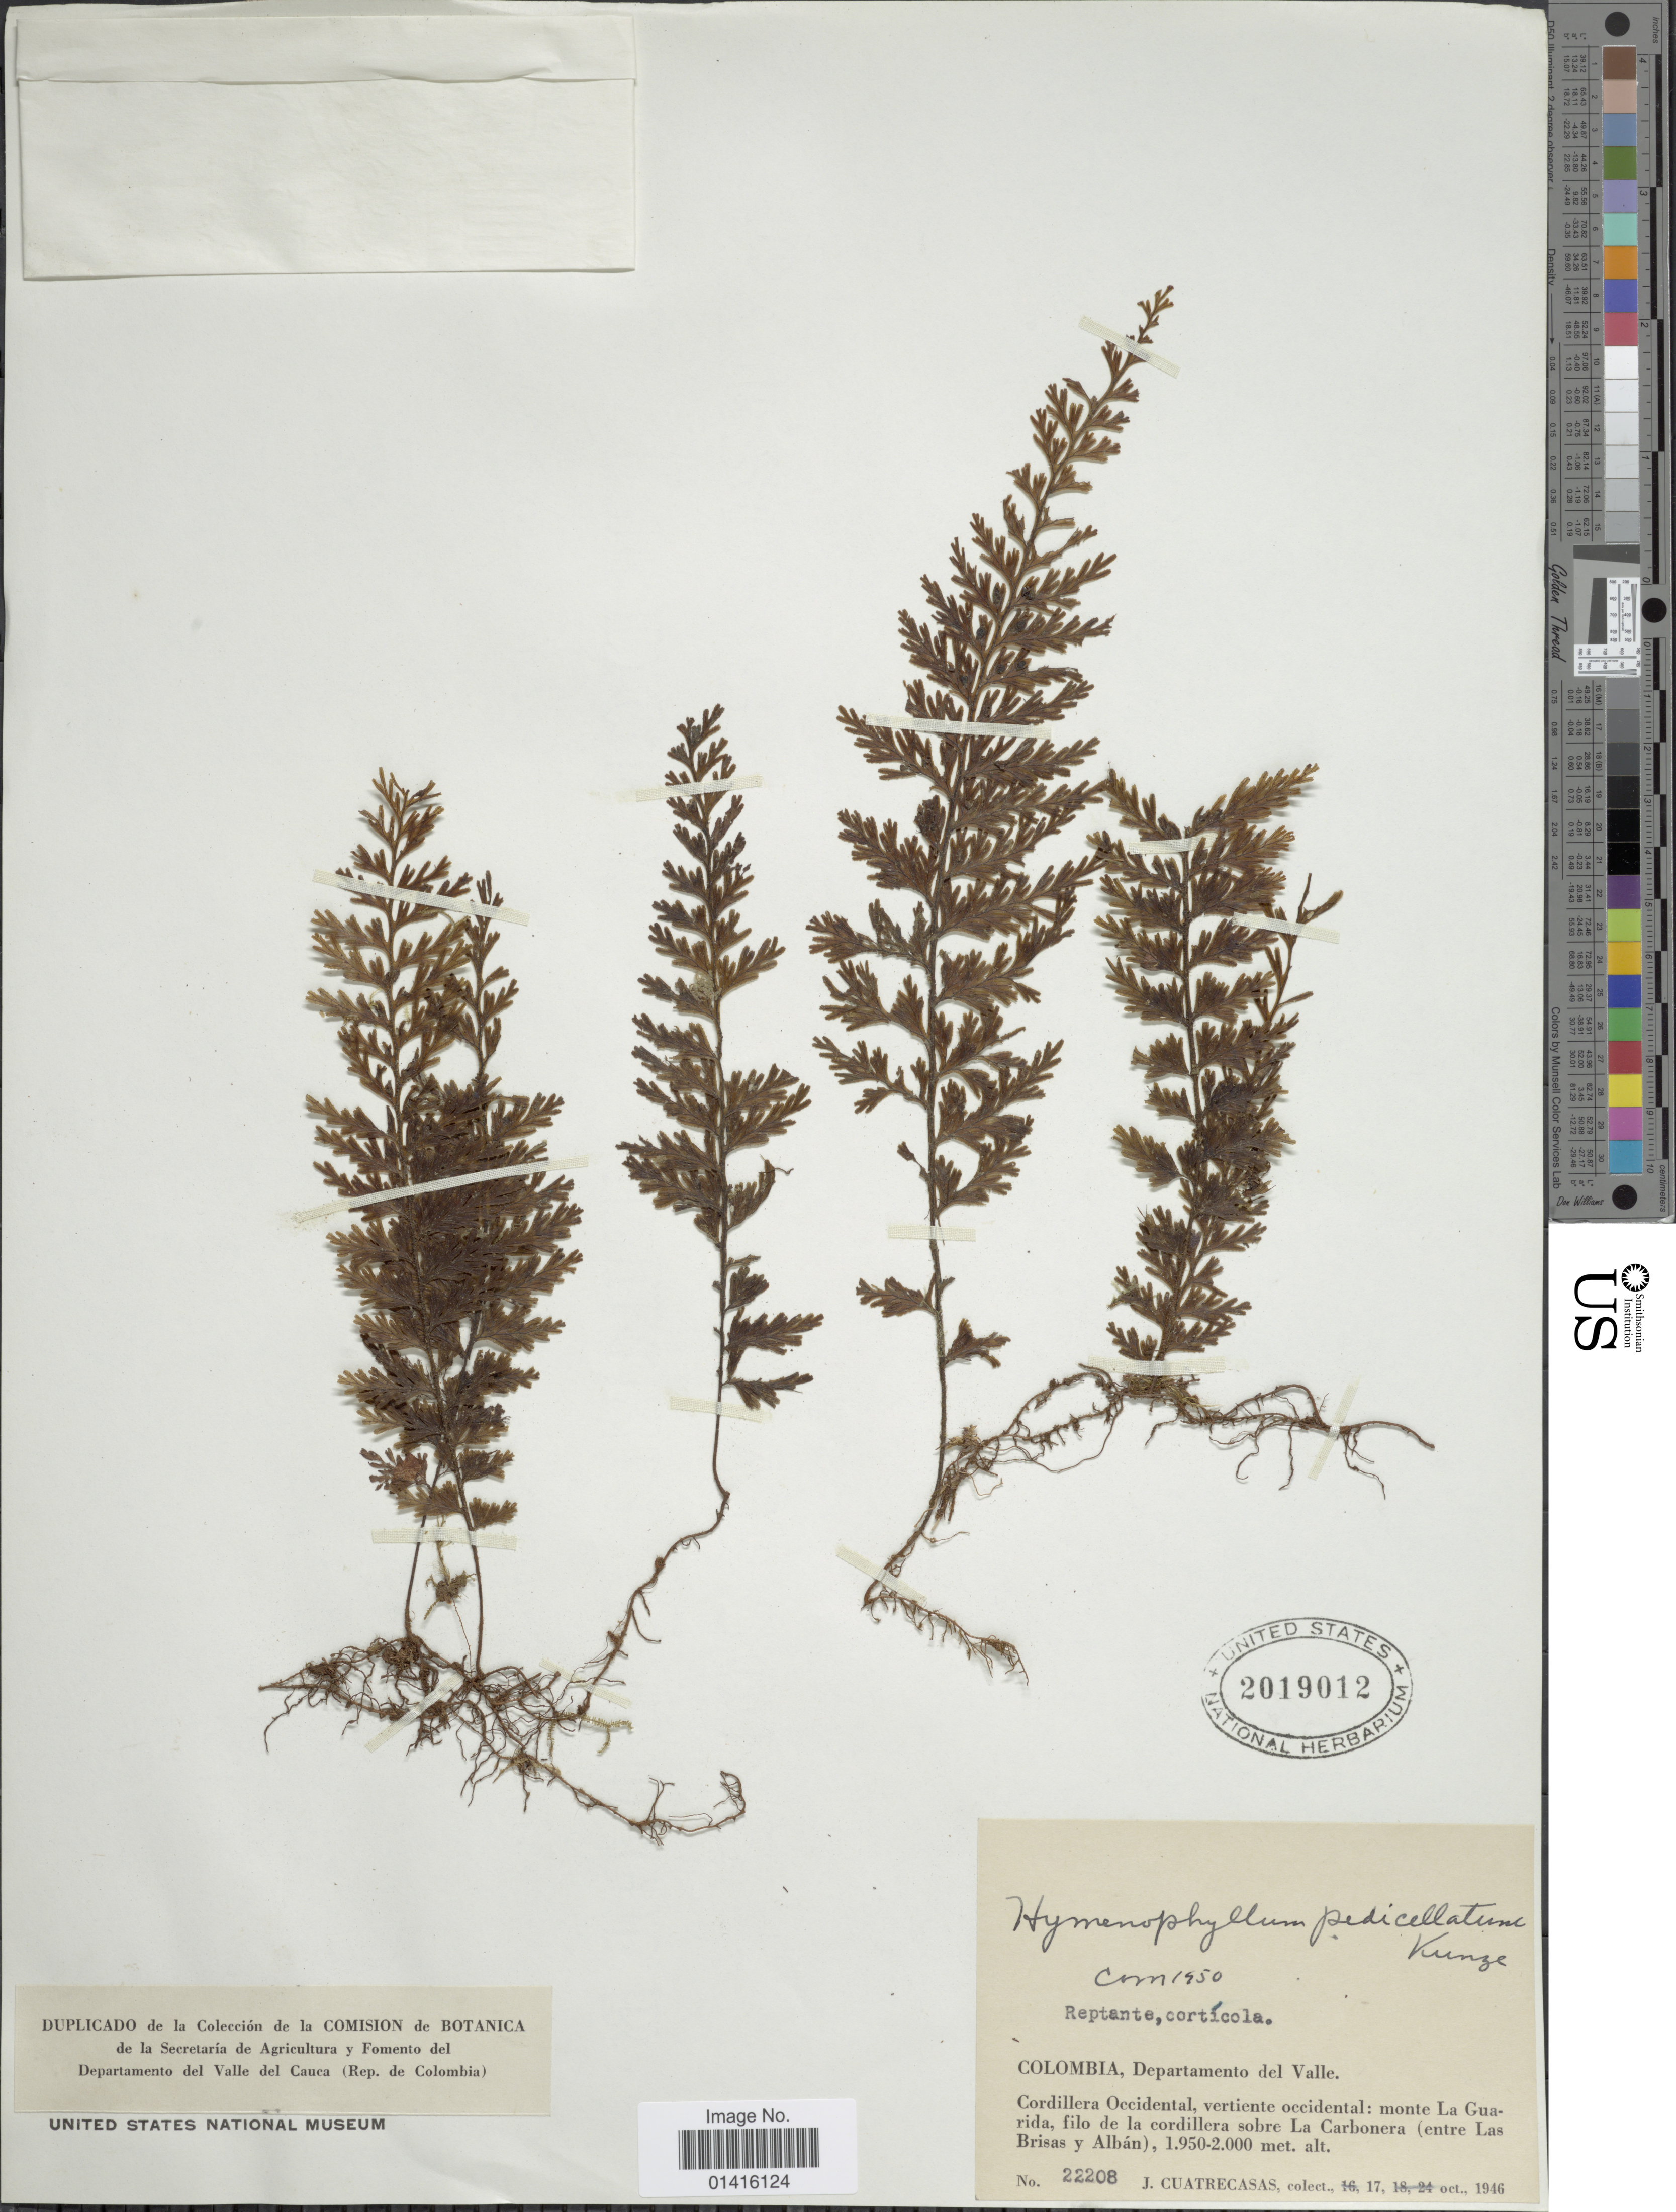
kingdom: Plantae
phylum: Tracheophyta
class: Polypodiopsida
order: Hymenophyllales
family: Hymenophyllaceae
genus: Hymenophyllum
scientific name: Hymenophyllum fucoides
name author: (Sw.) Sw.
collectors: J. Cuatrecasas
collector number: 22208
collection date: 1946-10-17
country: Colombia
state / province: Valle del Cauca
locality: Colombia Departamento del valle, Cordillera occidental, vertiente occidental: monte La Guarida, filo de la cordillera sobre La Carbonera(entre Las Brisas y Albán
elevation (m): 1950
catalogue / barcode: US 2019012